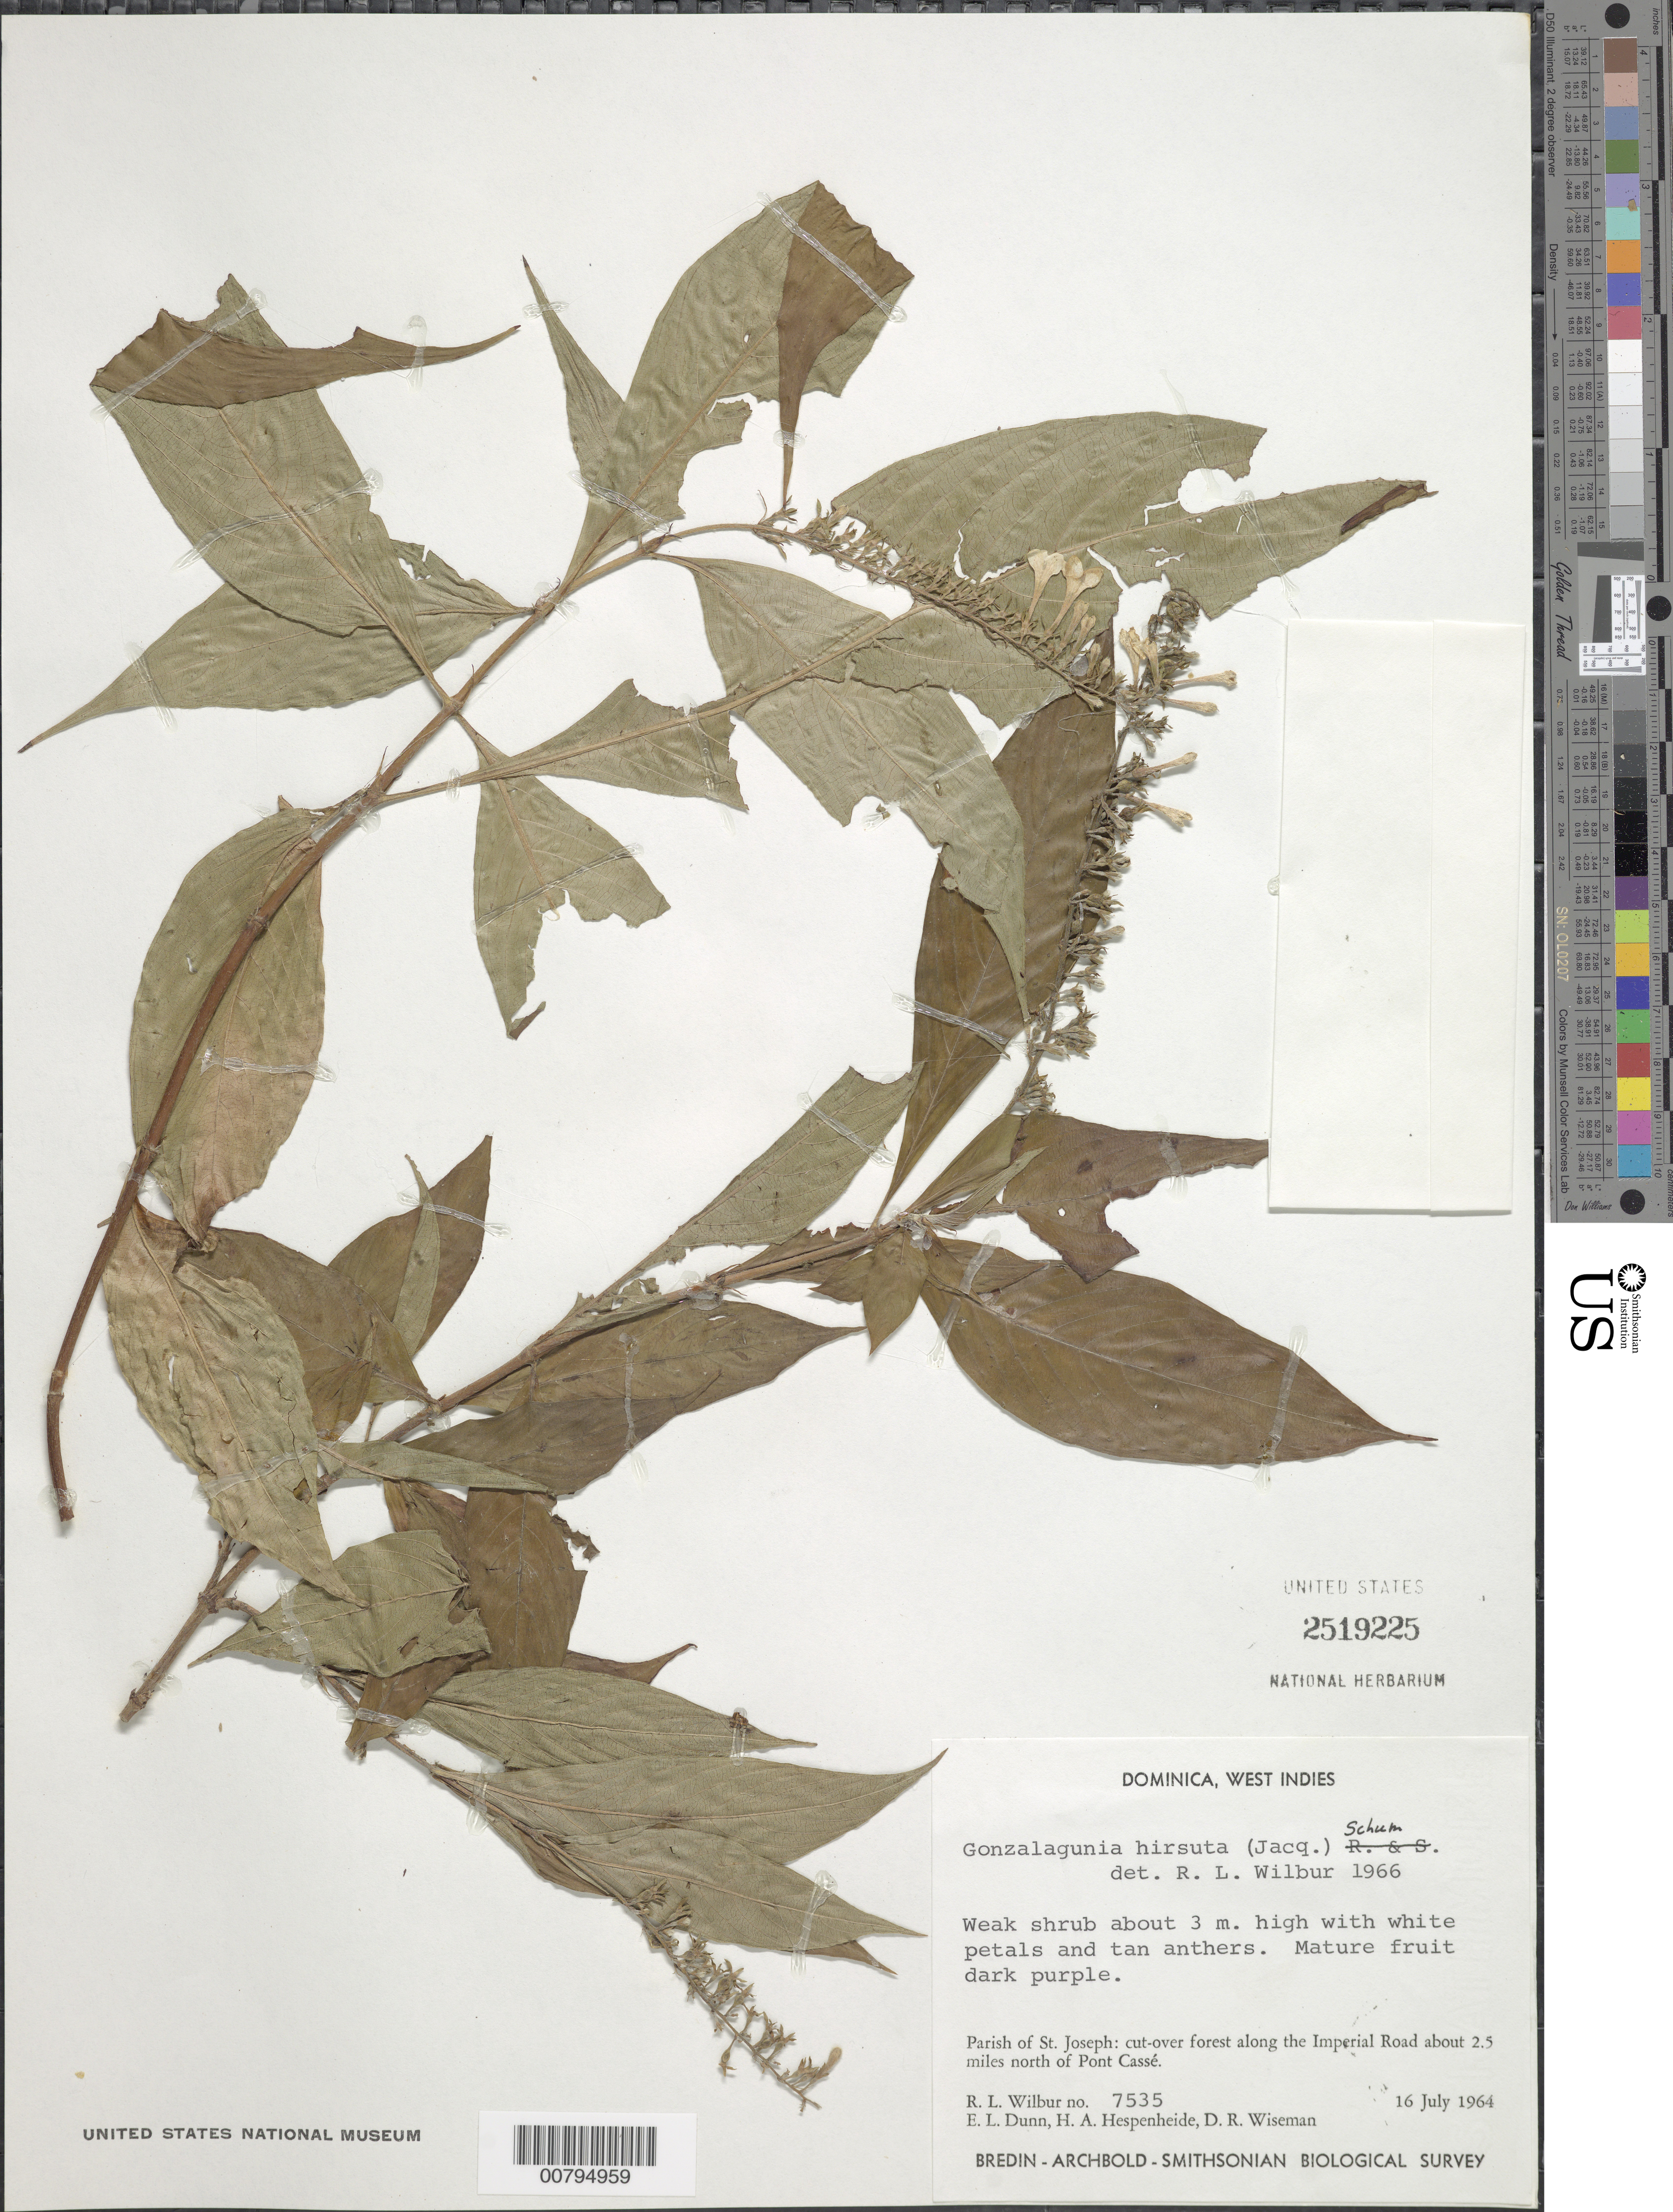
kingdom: Plantae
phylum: Tracheophyta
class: Magnoliopsida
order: Gentianales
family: Rubiaceae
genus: Gonzalagunia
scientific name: Gonzalagunia hirsuta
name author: Schum.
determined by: Wilbur, R. L.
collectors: R. L. Wilbur, E. Dunn, H. A. Hespenheide & D. R. Wiseman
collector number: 7535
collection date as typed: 16 Jul 1964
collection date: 1964-07-16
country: Dominica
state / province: St. Joseph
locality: Along the Imperial Road, about 2.5 miles north of Pont Cassé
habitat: Cut-over forest along road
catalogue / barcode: US 2519225